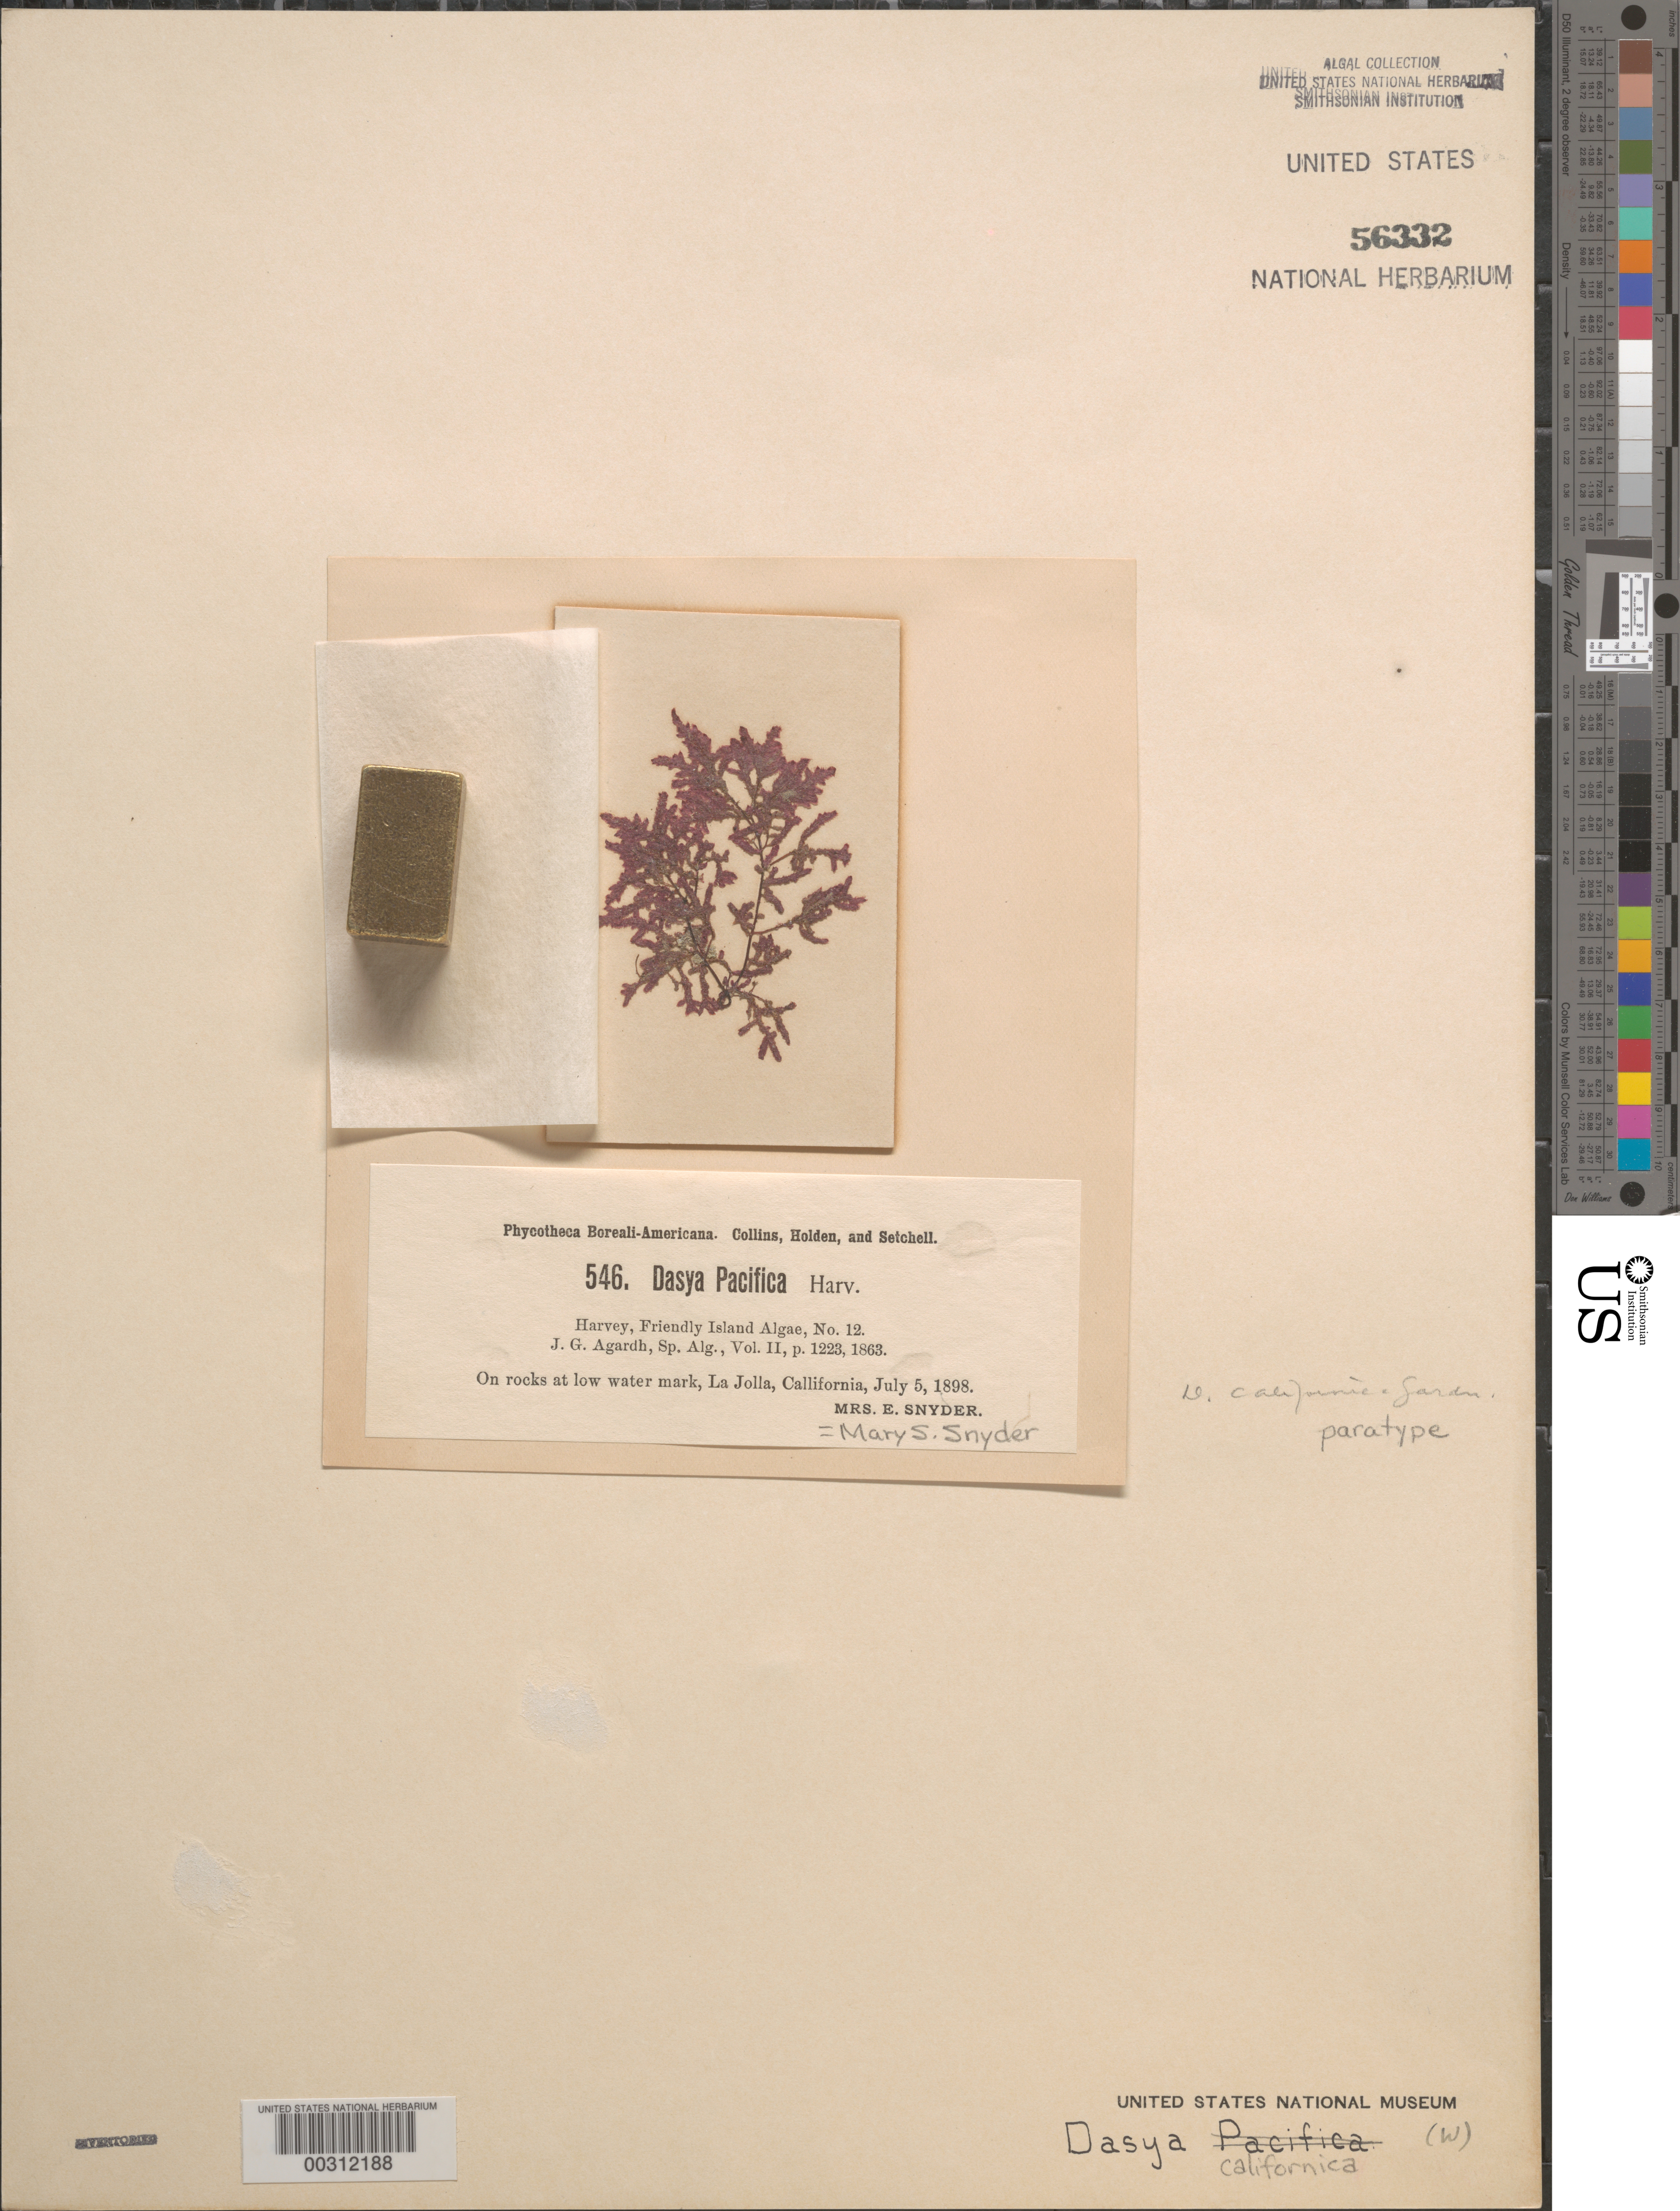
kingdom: Plantae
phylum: Rhodophyta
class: Florideophyceae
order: Ceramiales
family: Dasyaceae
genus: Dasya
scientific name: Dasya sinicola var. californica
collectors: M. Snyder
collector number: PB-A 546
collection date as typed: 05 Jul 1898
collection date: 1898-07-05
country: United States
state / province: California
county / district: San Diego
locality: La Jolla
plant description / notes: Collins, Holden & Setchell, Phycotheca Boreali-Americana; paratype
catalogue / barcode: US 56332